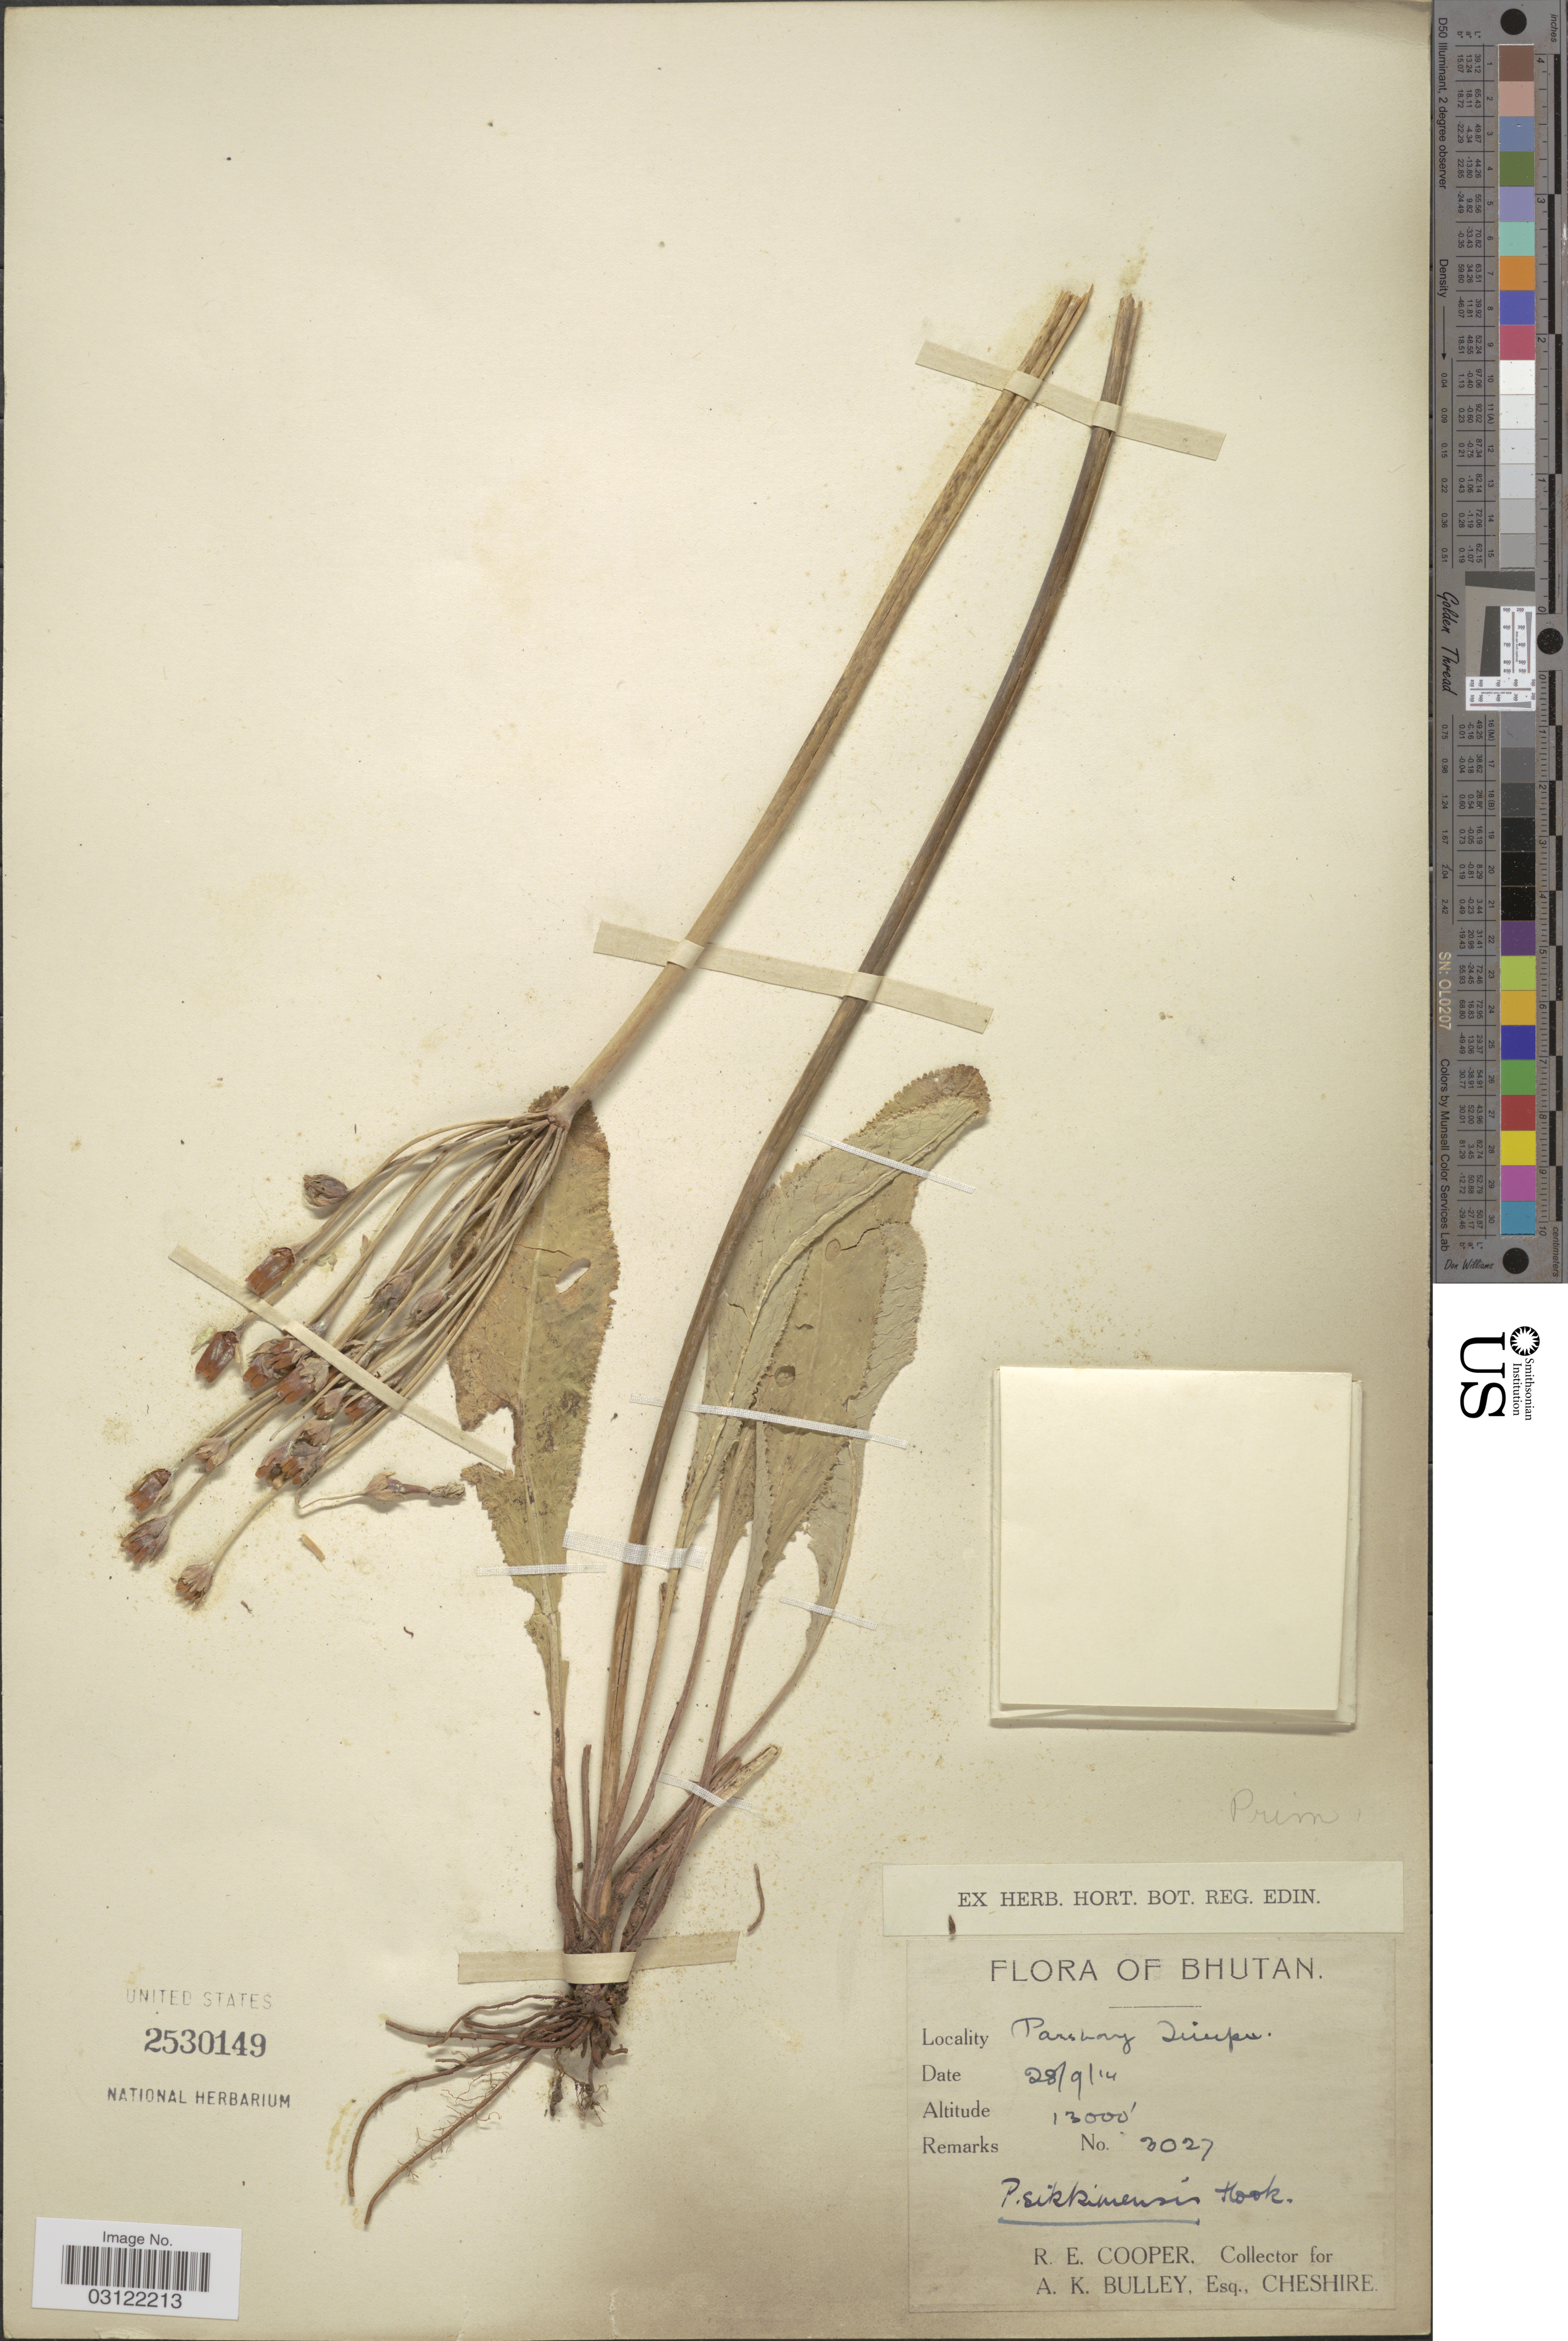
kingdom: Plantae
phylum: Tracheophyta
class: Magnoliopsida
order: Ericales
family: Primulaceae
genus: Primula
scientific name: Primula sikkimensis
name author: Hook.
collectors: R. E. Cooper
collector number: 3027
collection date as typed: Transcribed d/m/y: 28/9/14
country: Bhutan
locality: Paeshay Timpa. [interpreted]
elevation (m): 3962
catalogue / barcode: US 2530149